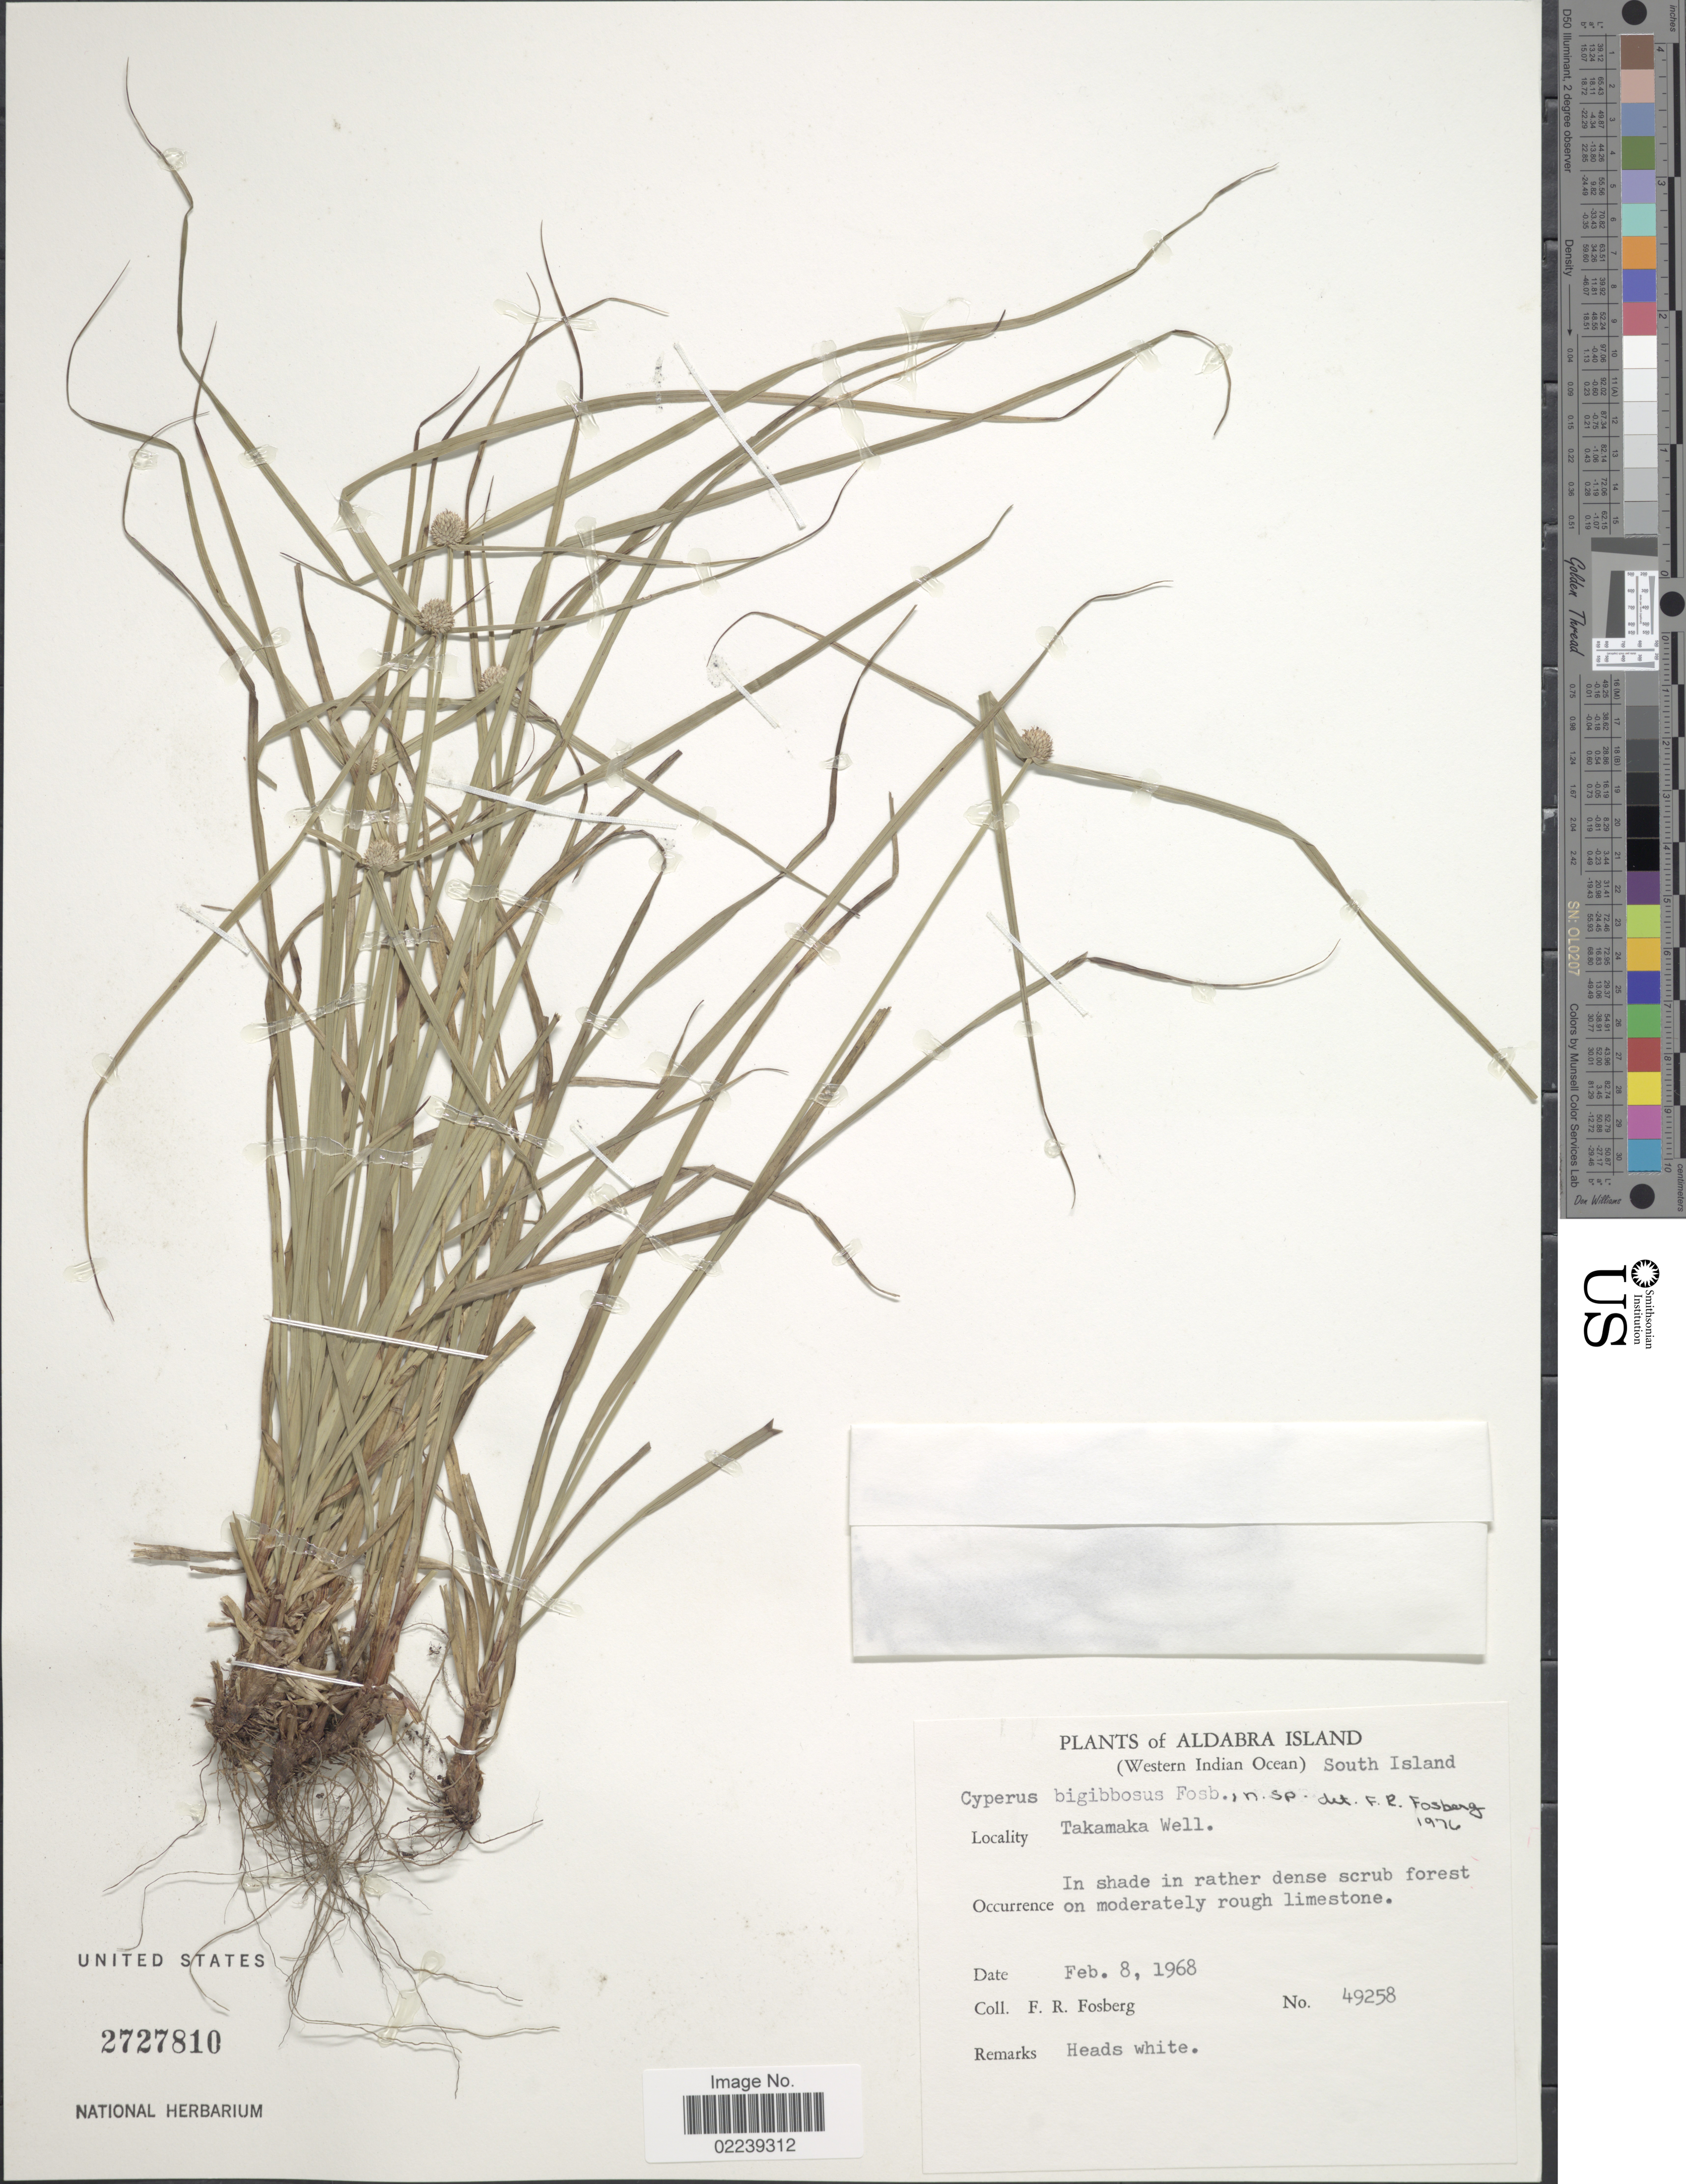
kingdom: Plantae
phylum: Tracheophyta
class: Liliopsida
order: Poales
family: Cyperaceae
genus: Cyperus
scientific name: Cyperus bigibbosa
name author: Fosberg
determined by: Strong, M. T., (US), Smithsonian Institution - National Museum of Natural History (UNITED STATES)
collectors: F. R. Fosberg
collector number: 49258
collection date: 1968-02-08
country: Seychelles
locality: Aldabra Island (Western Indian Ocean) South Island, Takamaka Well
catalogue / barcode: US 2727810